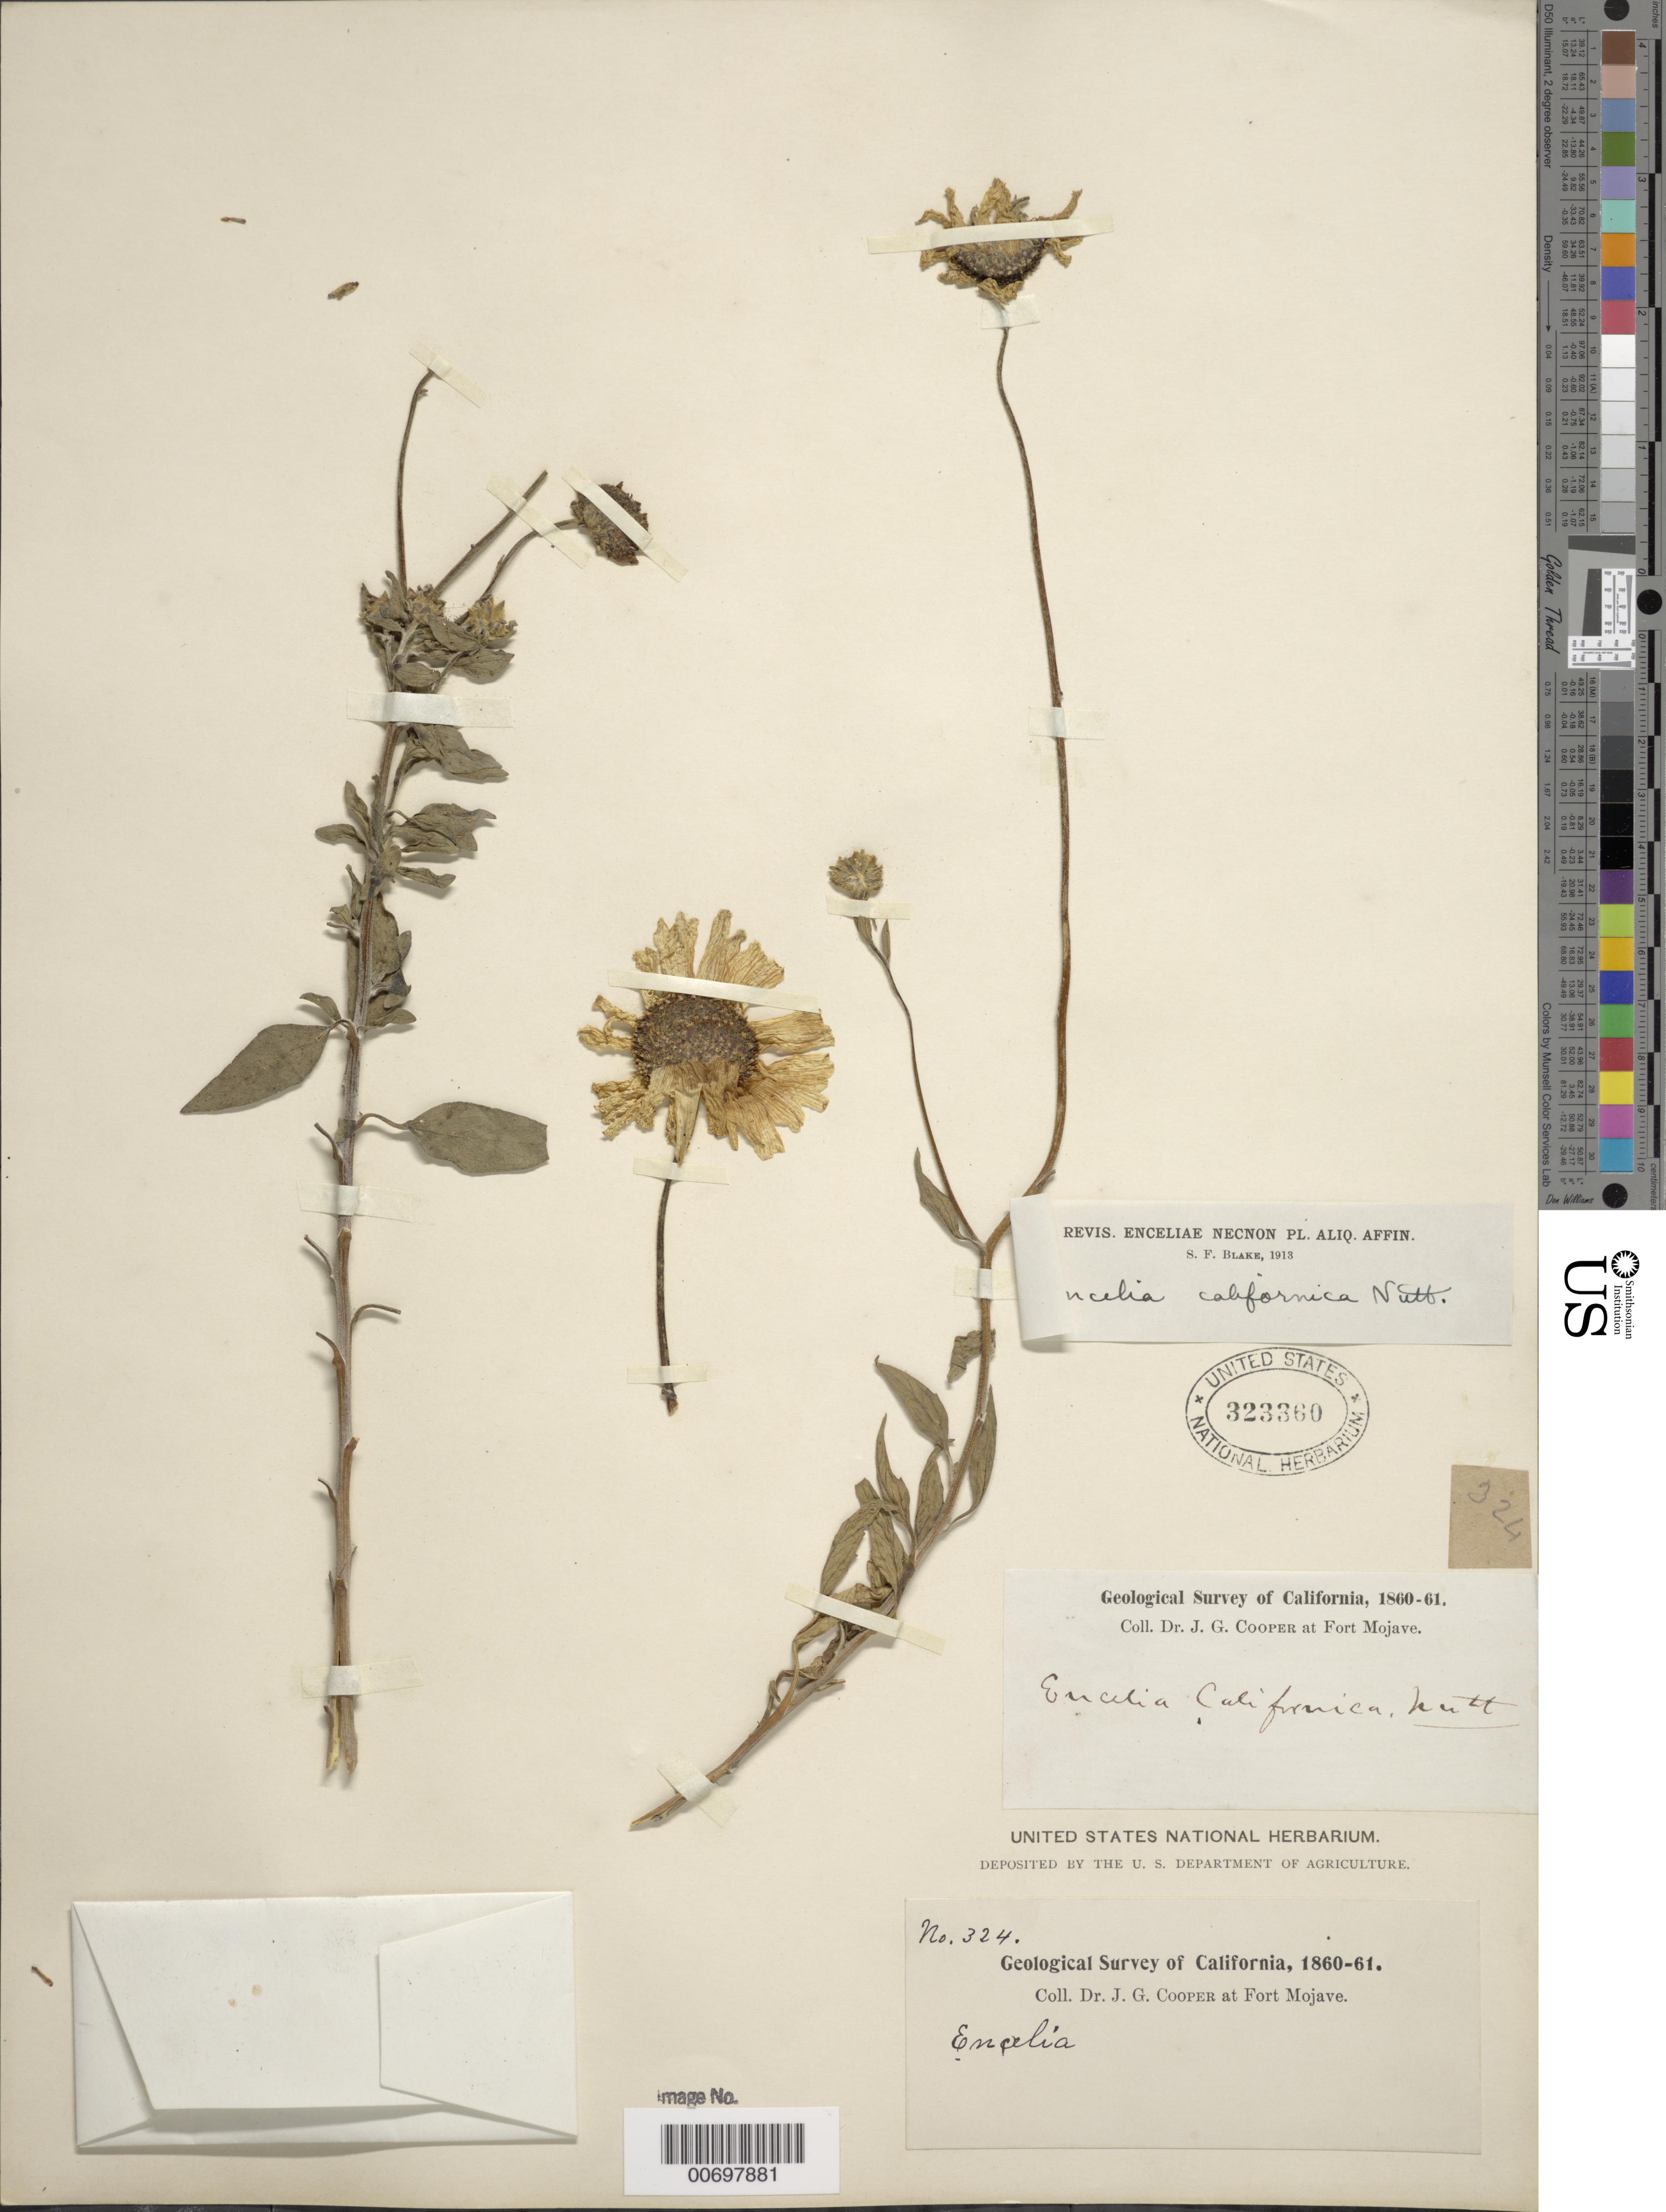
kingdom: Plantae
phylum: Tracheophyta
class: Magnoliopsida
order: Asterales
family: Asteraceae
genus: Encelia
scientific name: Encelia californica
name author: Nutt.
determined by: Blake, Sydney F.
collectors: J. G. Cooper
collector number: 324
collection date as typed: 1860 to -- --- 1861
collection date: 1860/1861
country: United States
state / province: California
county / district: San Bernardino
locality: At Fort Mojave.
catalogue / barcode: US 323360